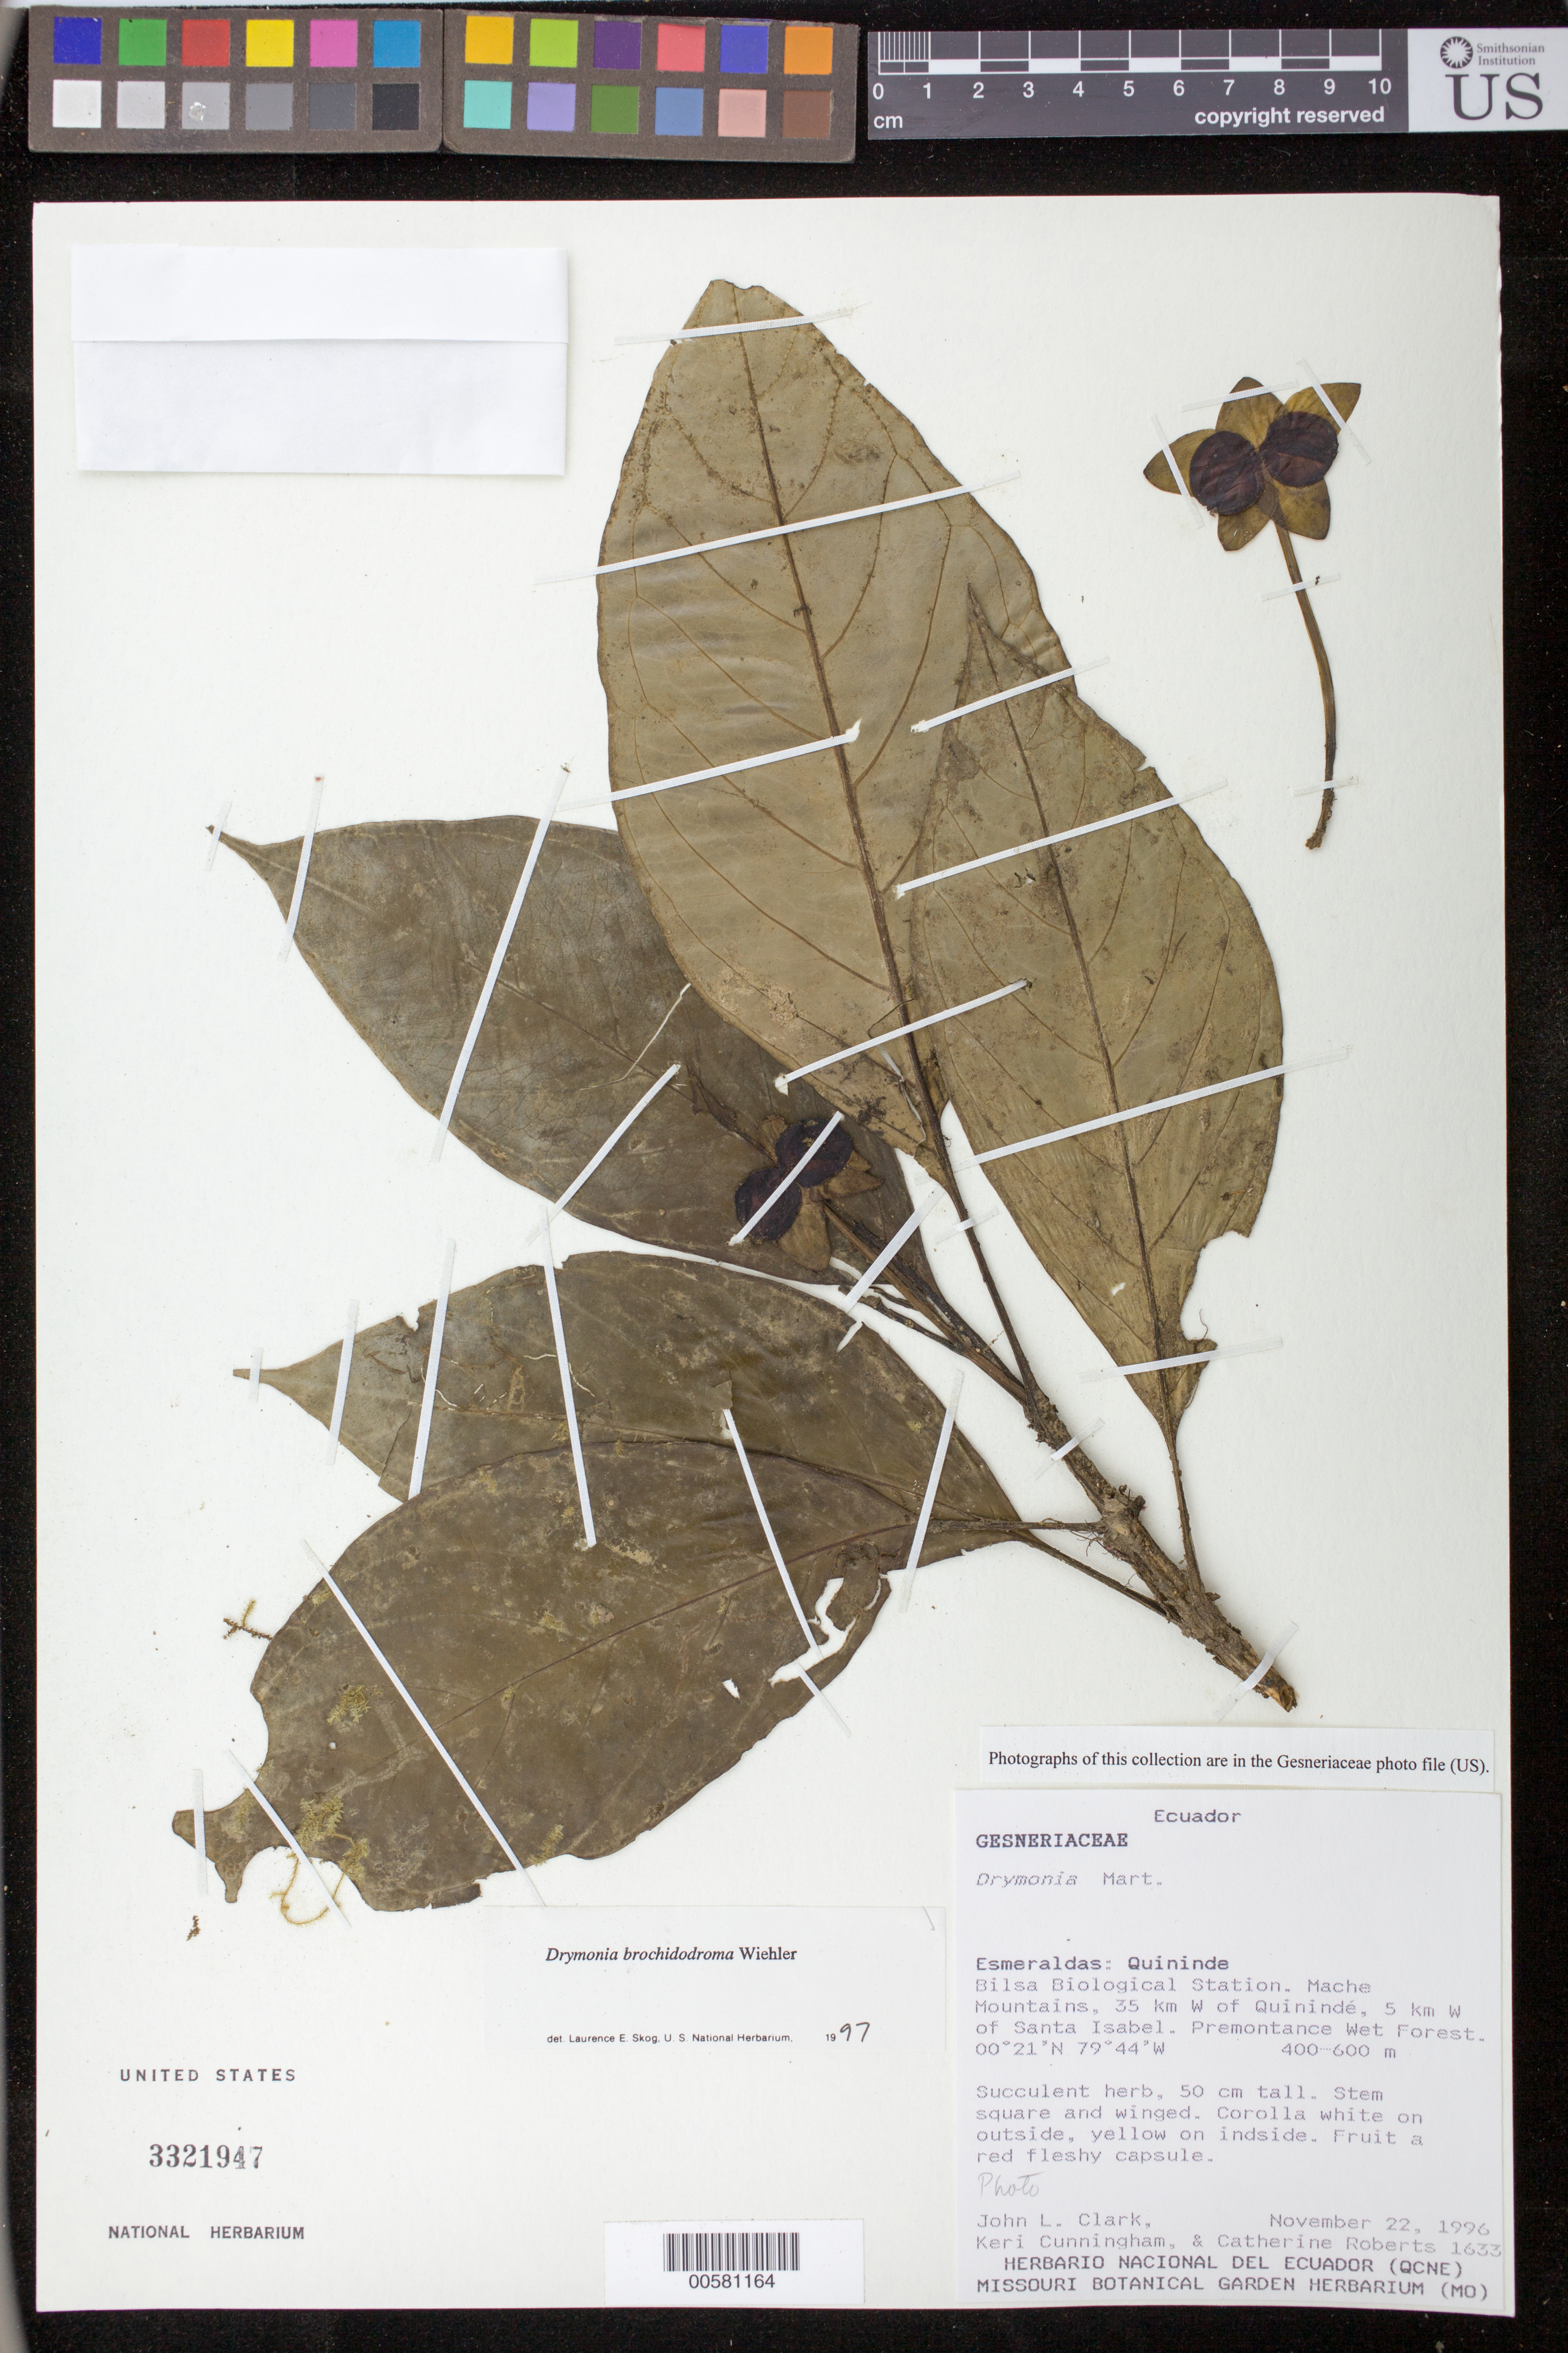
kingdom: Plantae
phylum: Tracheophyta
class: Magnoliopsida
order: Lamiales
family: Gesneriaceae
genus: Drymonia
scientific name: Drymonia brochidodroma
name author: Wiehler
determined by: Skog, Laurence E.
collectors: J. L. Clark, K. Cunningham & C. Roberts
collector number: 1633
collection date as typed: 22 Nov 1995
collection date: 1995-11-22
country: Ecuador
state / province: Esmeraldas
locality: Quininde: Bilsa Biological Station, Mache Mountains, 35 km W of Quinindé, 5 km W of Santa Isabel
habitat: Premontane wet forest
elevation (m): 400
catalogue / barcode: US 3321947